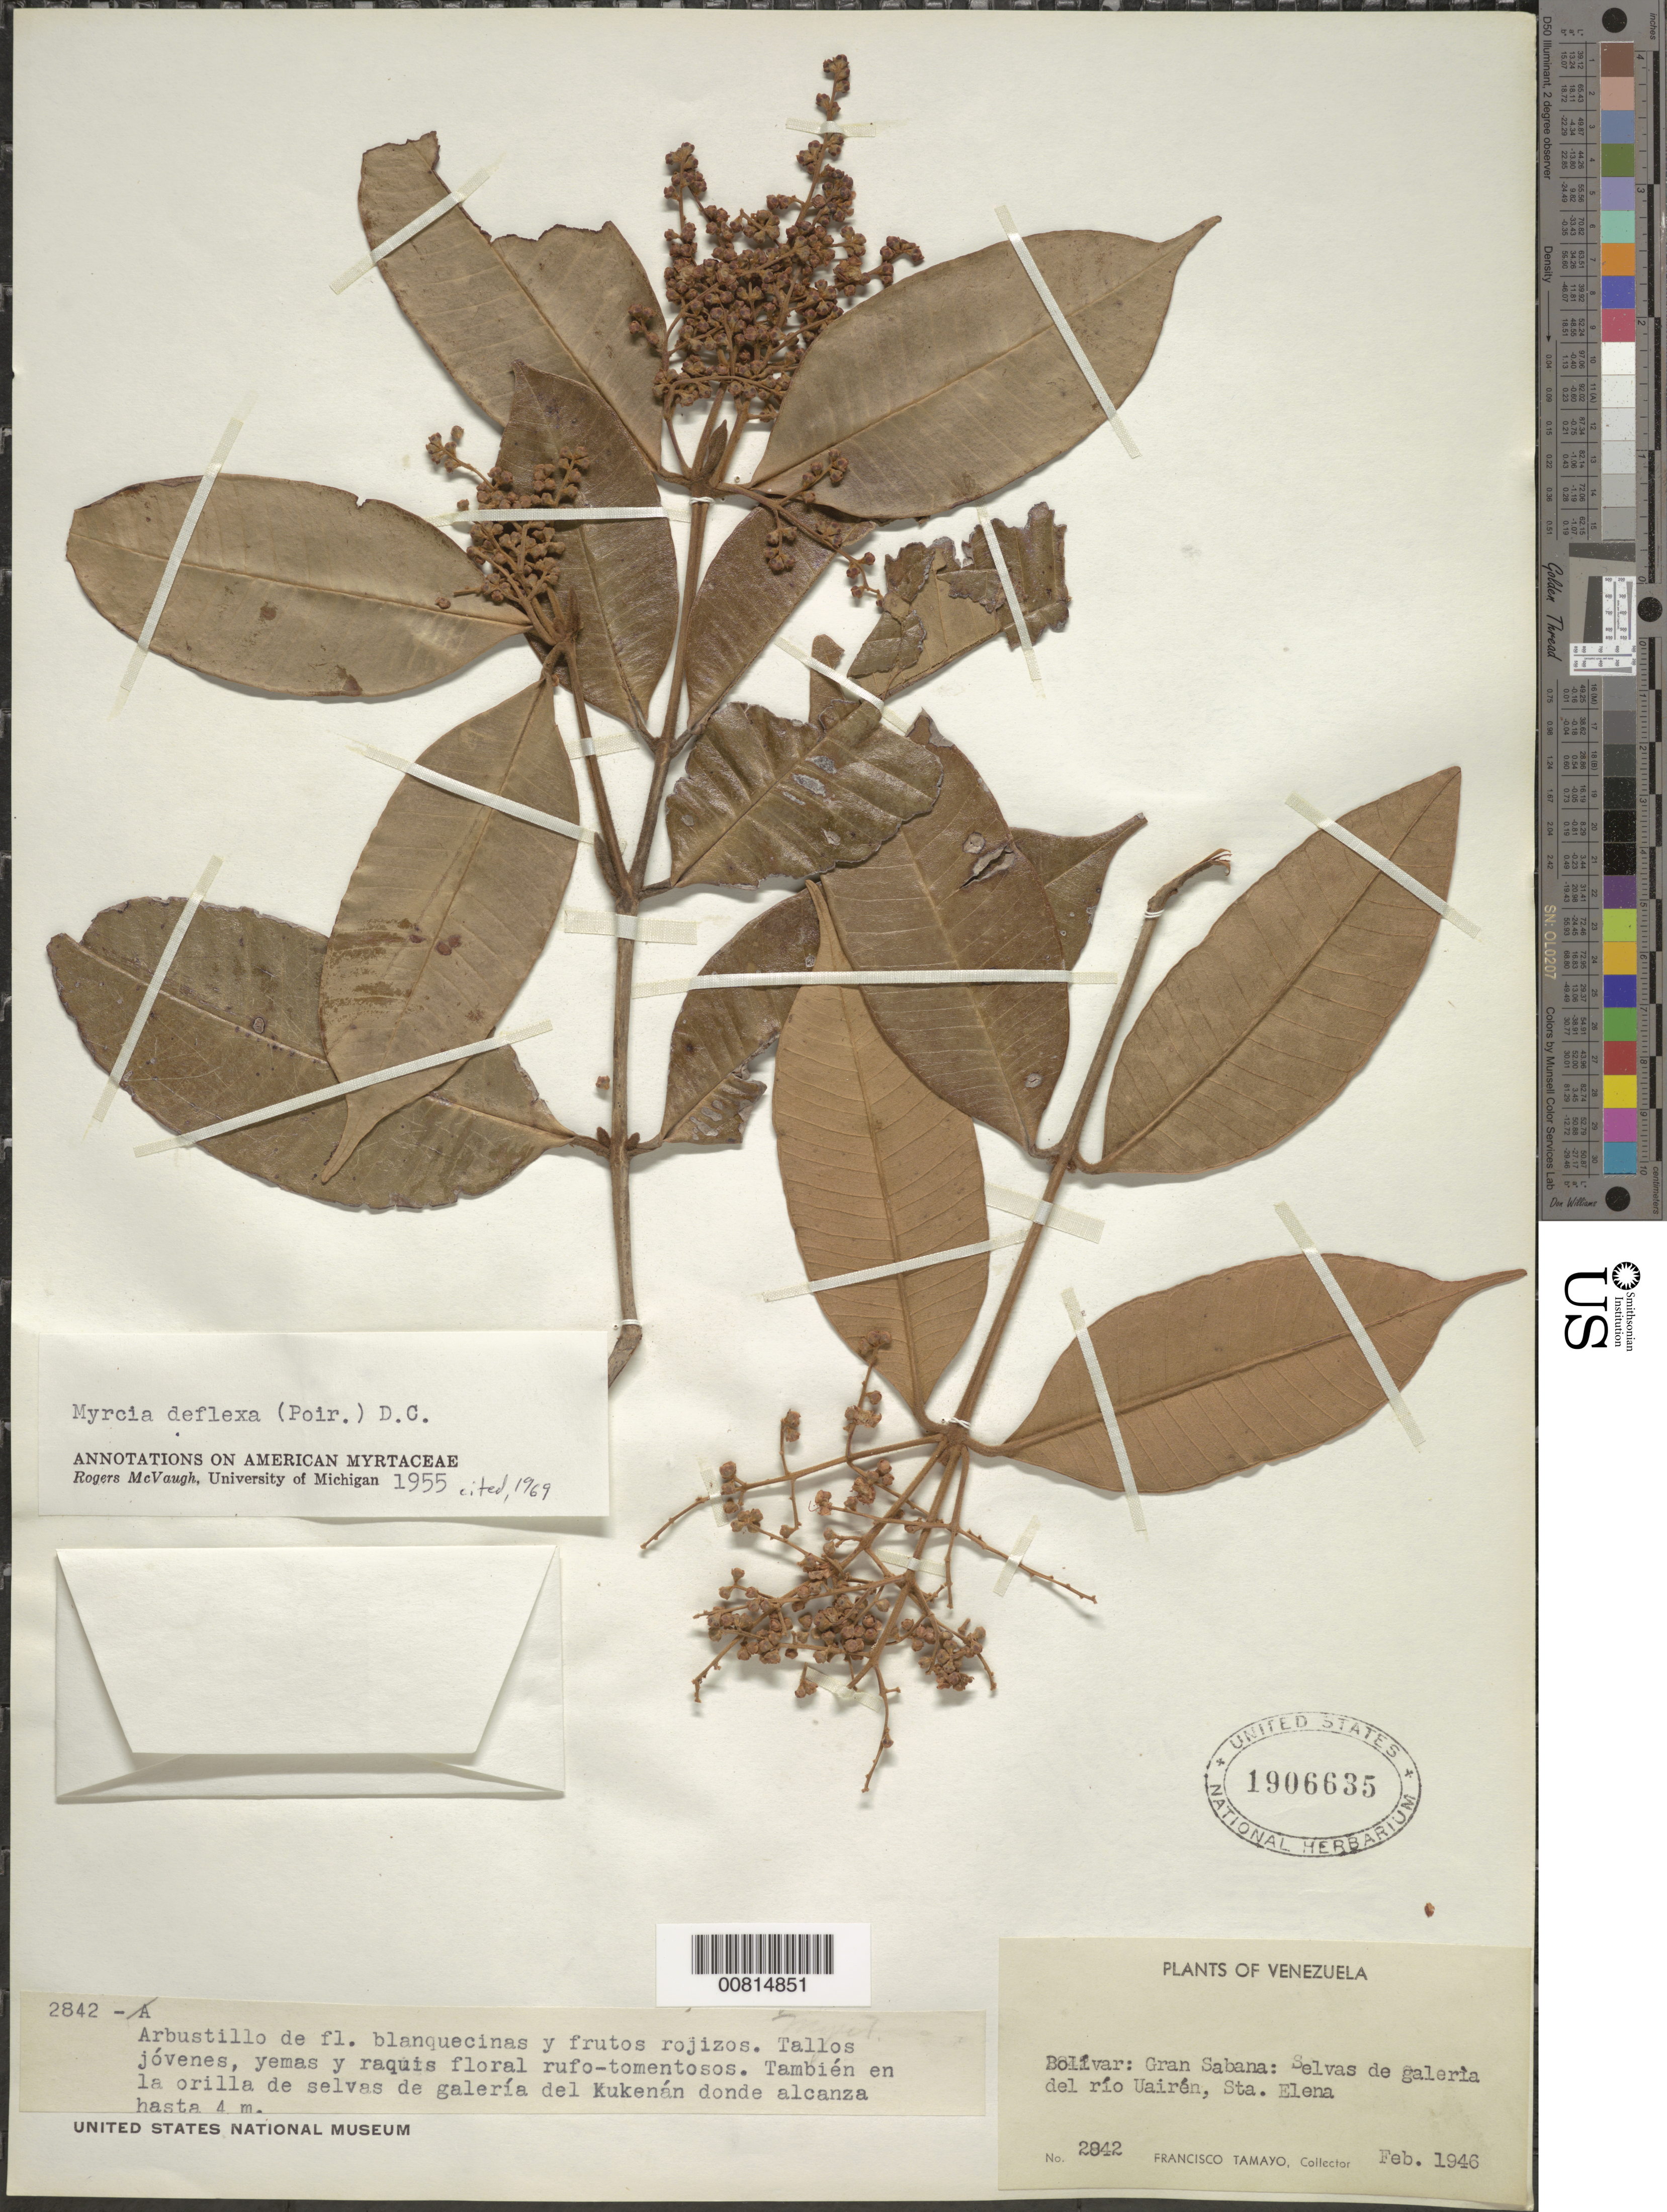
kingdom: Plantae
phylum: Tracheophyta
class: Magnoliopsida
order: Myrtales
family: Myrtaceae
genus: Myrcia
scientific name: Myrcia deflexa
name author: (Poir.) DC.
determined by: McVaugh, R.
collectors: F. Tamayo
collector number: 2842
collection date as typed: Feb-46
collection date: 1946-02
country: Venezuela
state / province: Bolívar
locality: Gran Sabana, Sta. Elena, Río Uairén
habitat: Gallery forest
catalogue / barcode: US 1906635